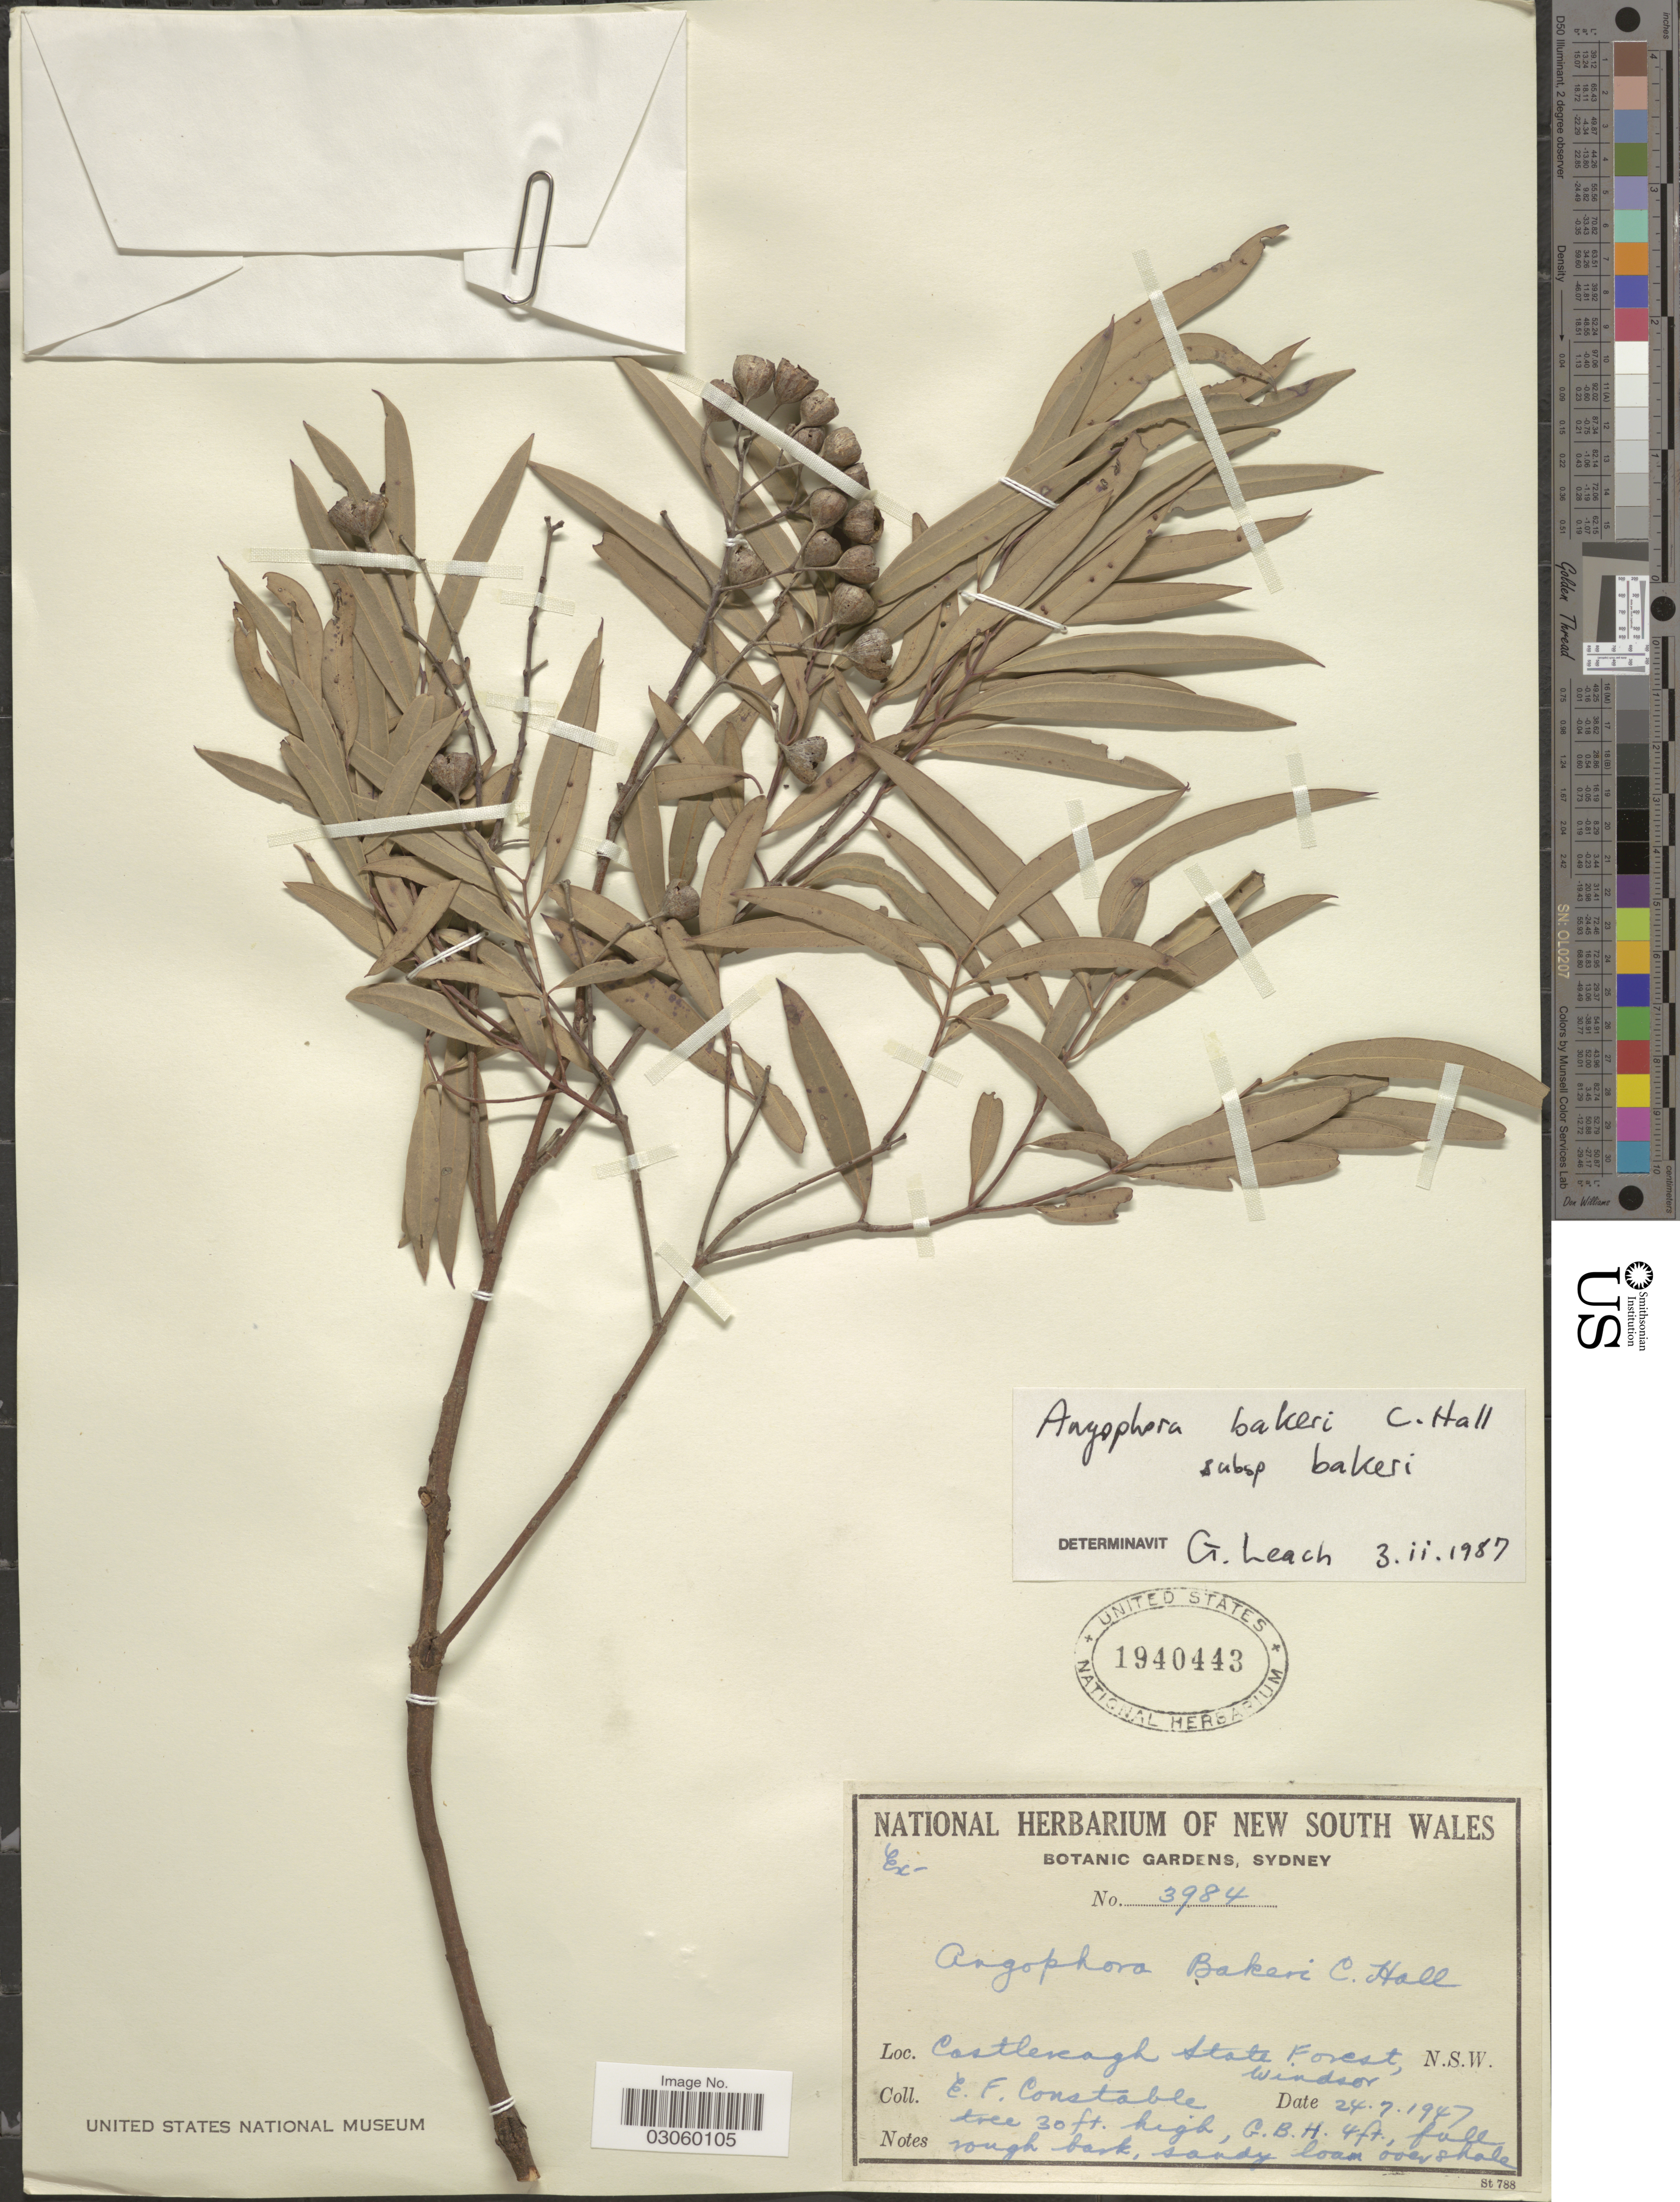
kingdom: Plantae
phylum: Tracheophyta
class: Magnoliopsida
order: Myrtales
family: Myrtaceae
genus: Angophora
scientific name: Angophora bakeri subsp. bakeri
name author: E.C. Hall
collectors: E. F. Constable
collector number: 3984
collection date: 1947-07-24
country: Australia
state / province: New South Wales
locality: Castlereagh State Forest, Windsor.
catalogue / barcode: US 1940443